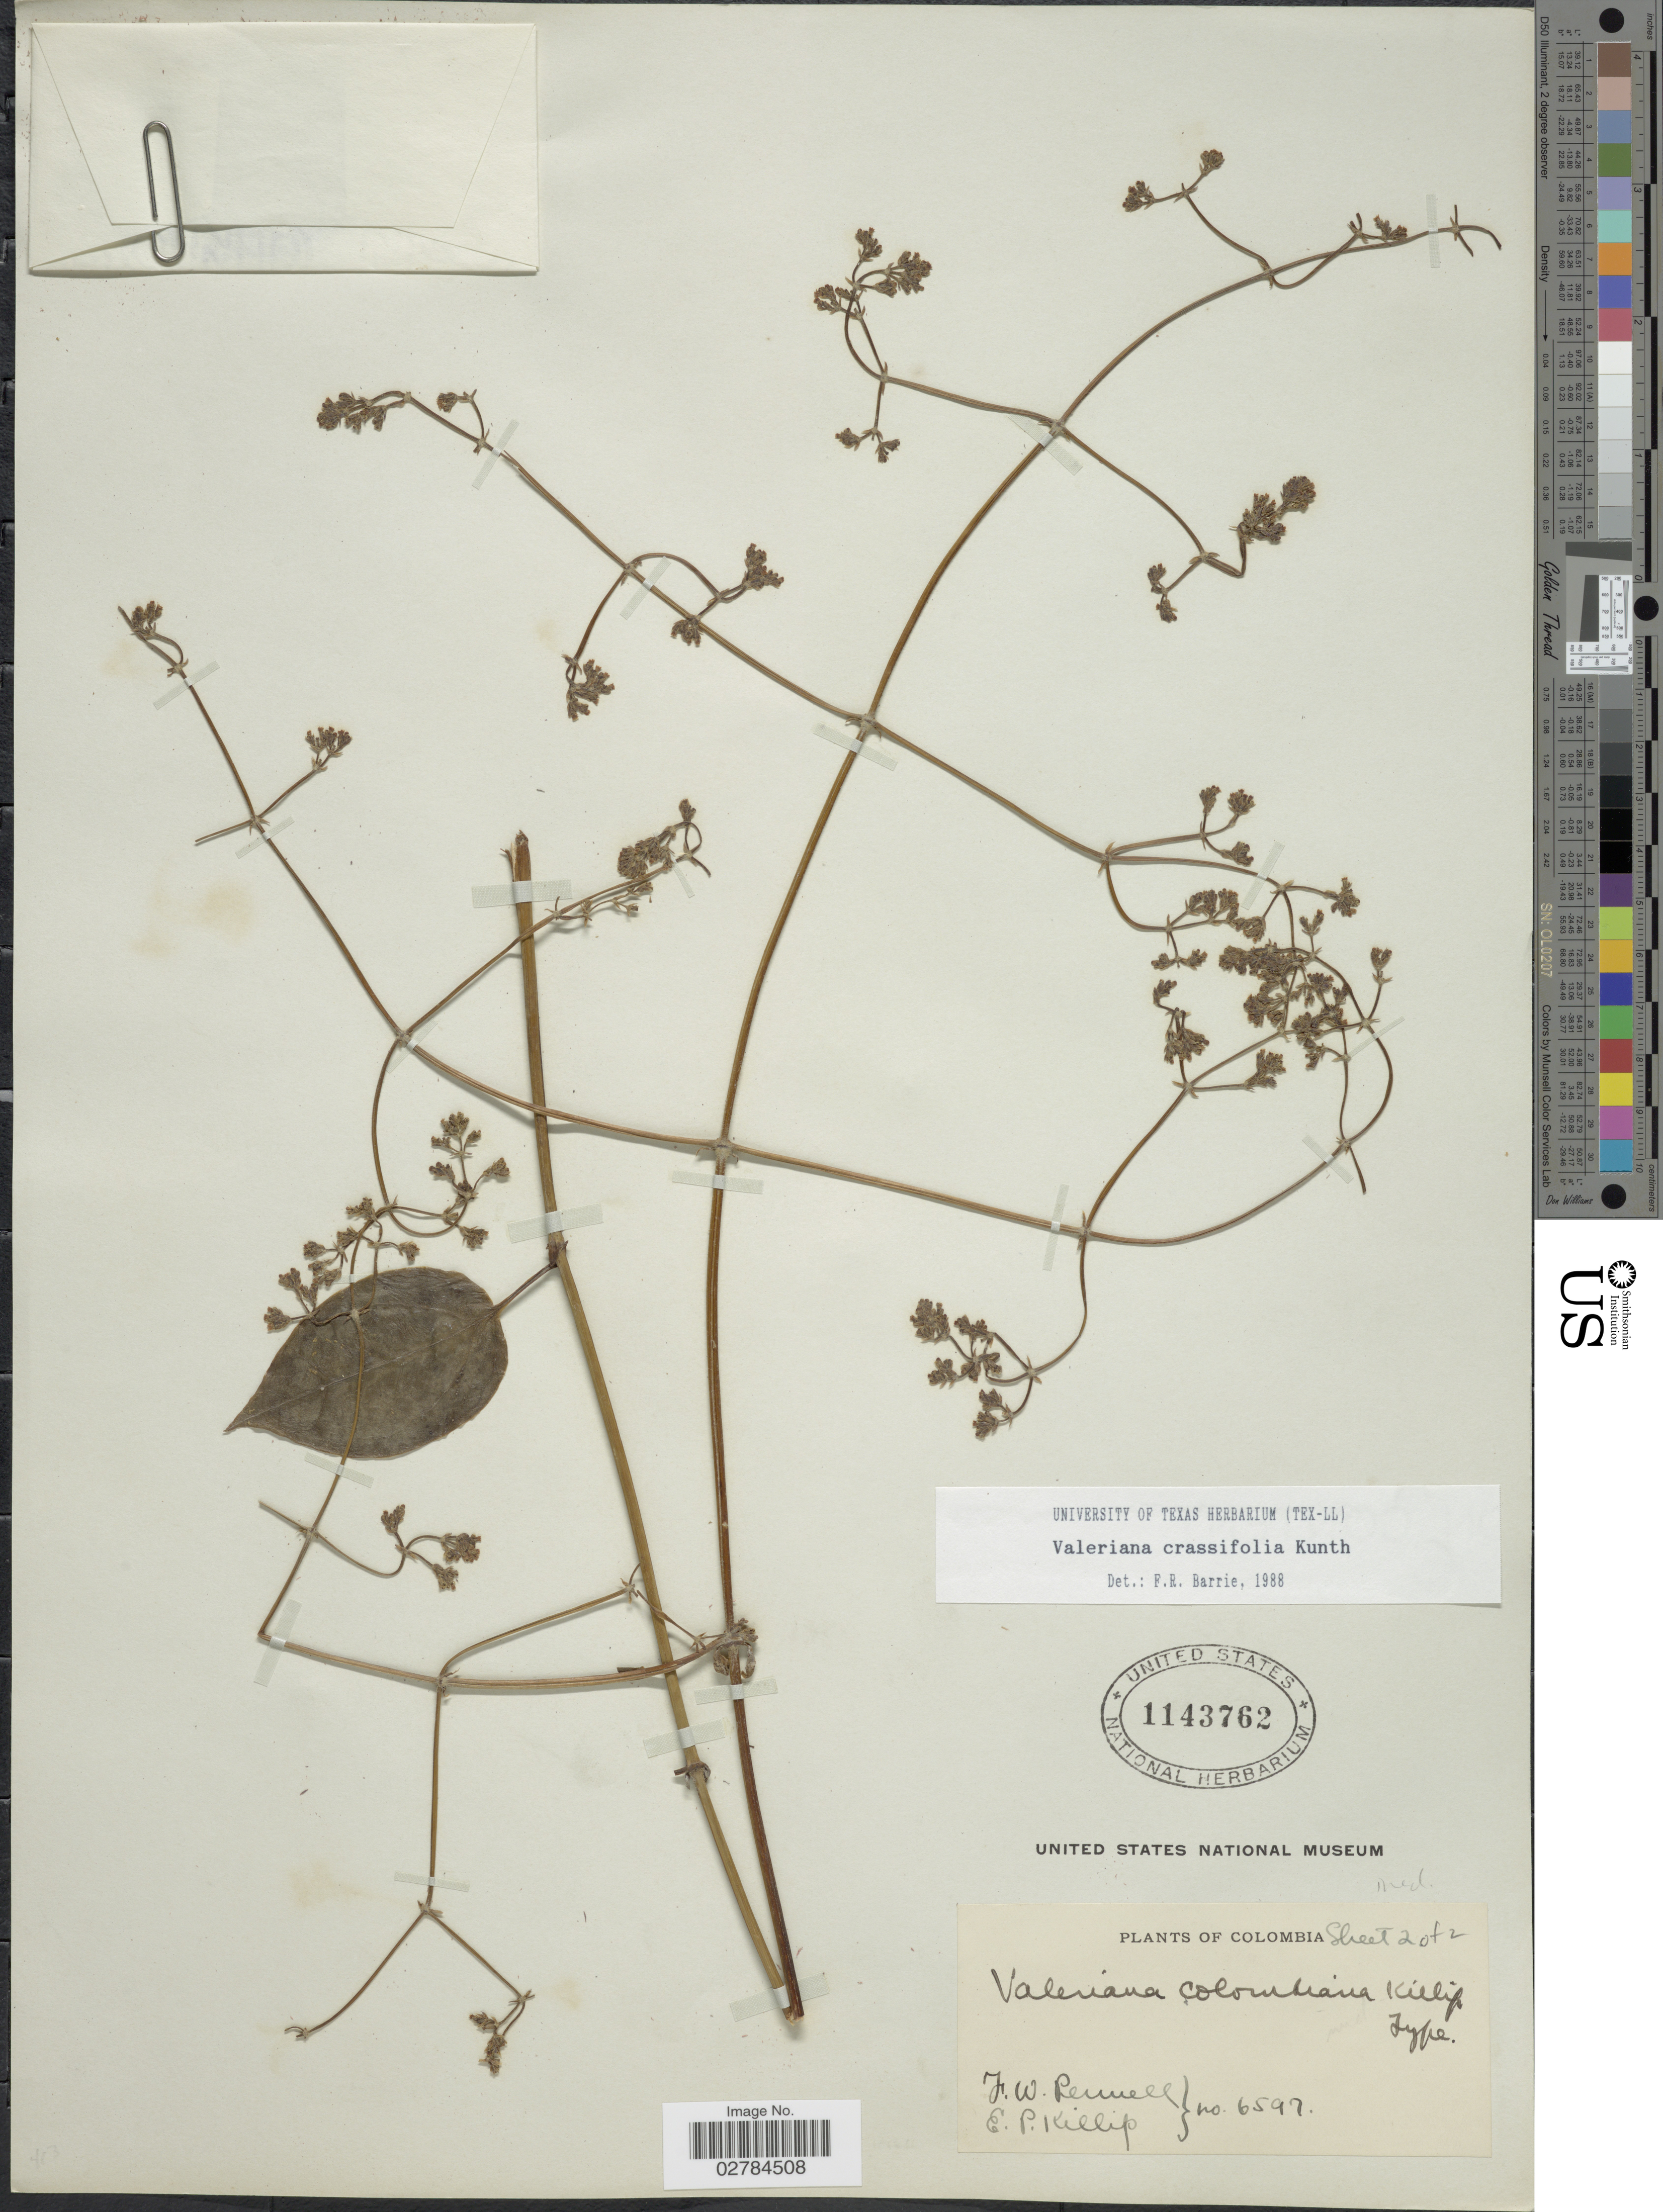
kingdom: Plantae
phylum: Tracheophyta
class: Magnoliopsida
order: Dipsacales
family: Caprifoliaceae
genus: Valeriana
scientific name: Valeriana crassifolia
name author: Kunth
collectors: F. W. Pennell & E. P. Killip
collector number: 6597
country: Colombia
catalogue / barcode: US 1143762